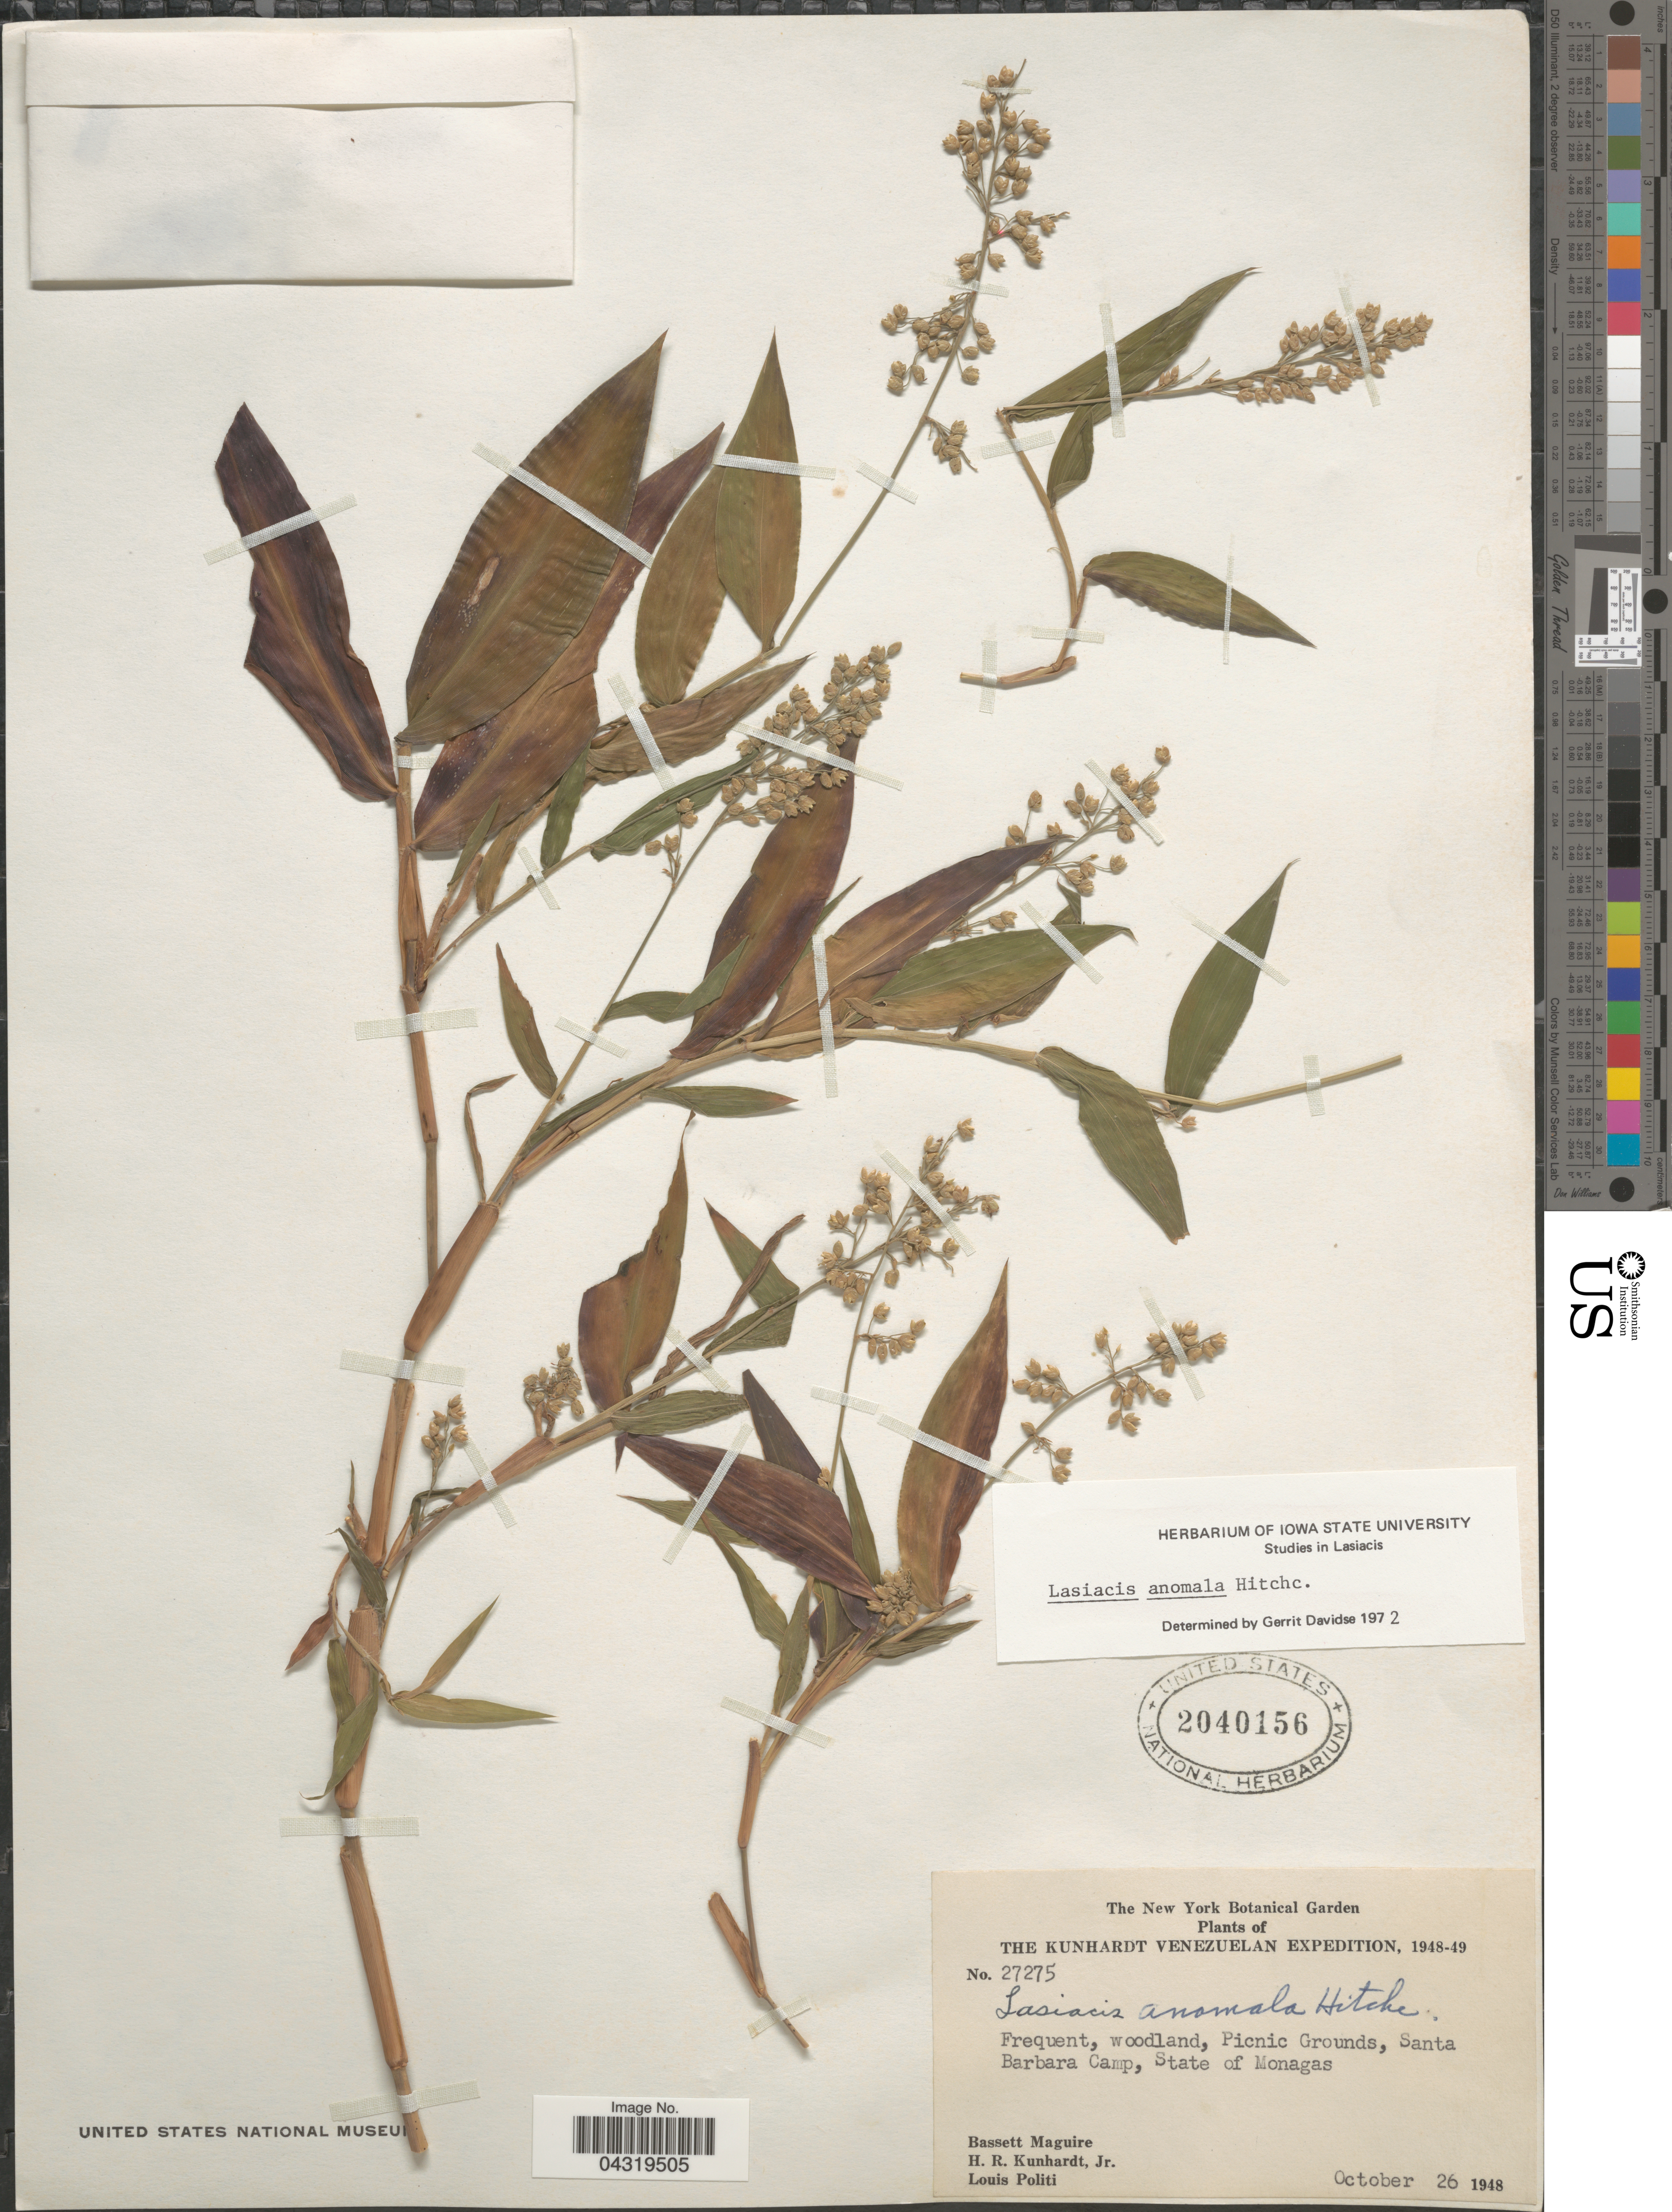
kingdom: Plantae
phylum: Tracheophyta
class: Liliopsida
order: Poales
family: Poaceae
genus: Lasiacis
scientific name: Lasiacis anomala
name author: Hitchc.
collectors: B. Maguire, H. Kunhardt & L. Politi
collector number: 27275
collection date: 1948-10-26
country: Venezuela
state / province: Monagas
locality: The Kunhardt Venezuelan Expedition, 1948-49. Frequent, woodland, Picnic Grounds, Santa Barbara Camp.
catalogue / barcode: US 2040156